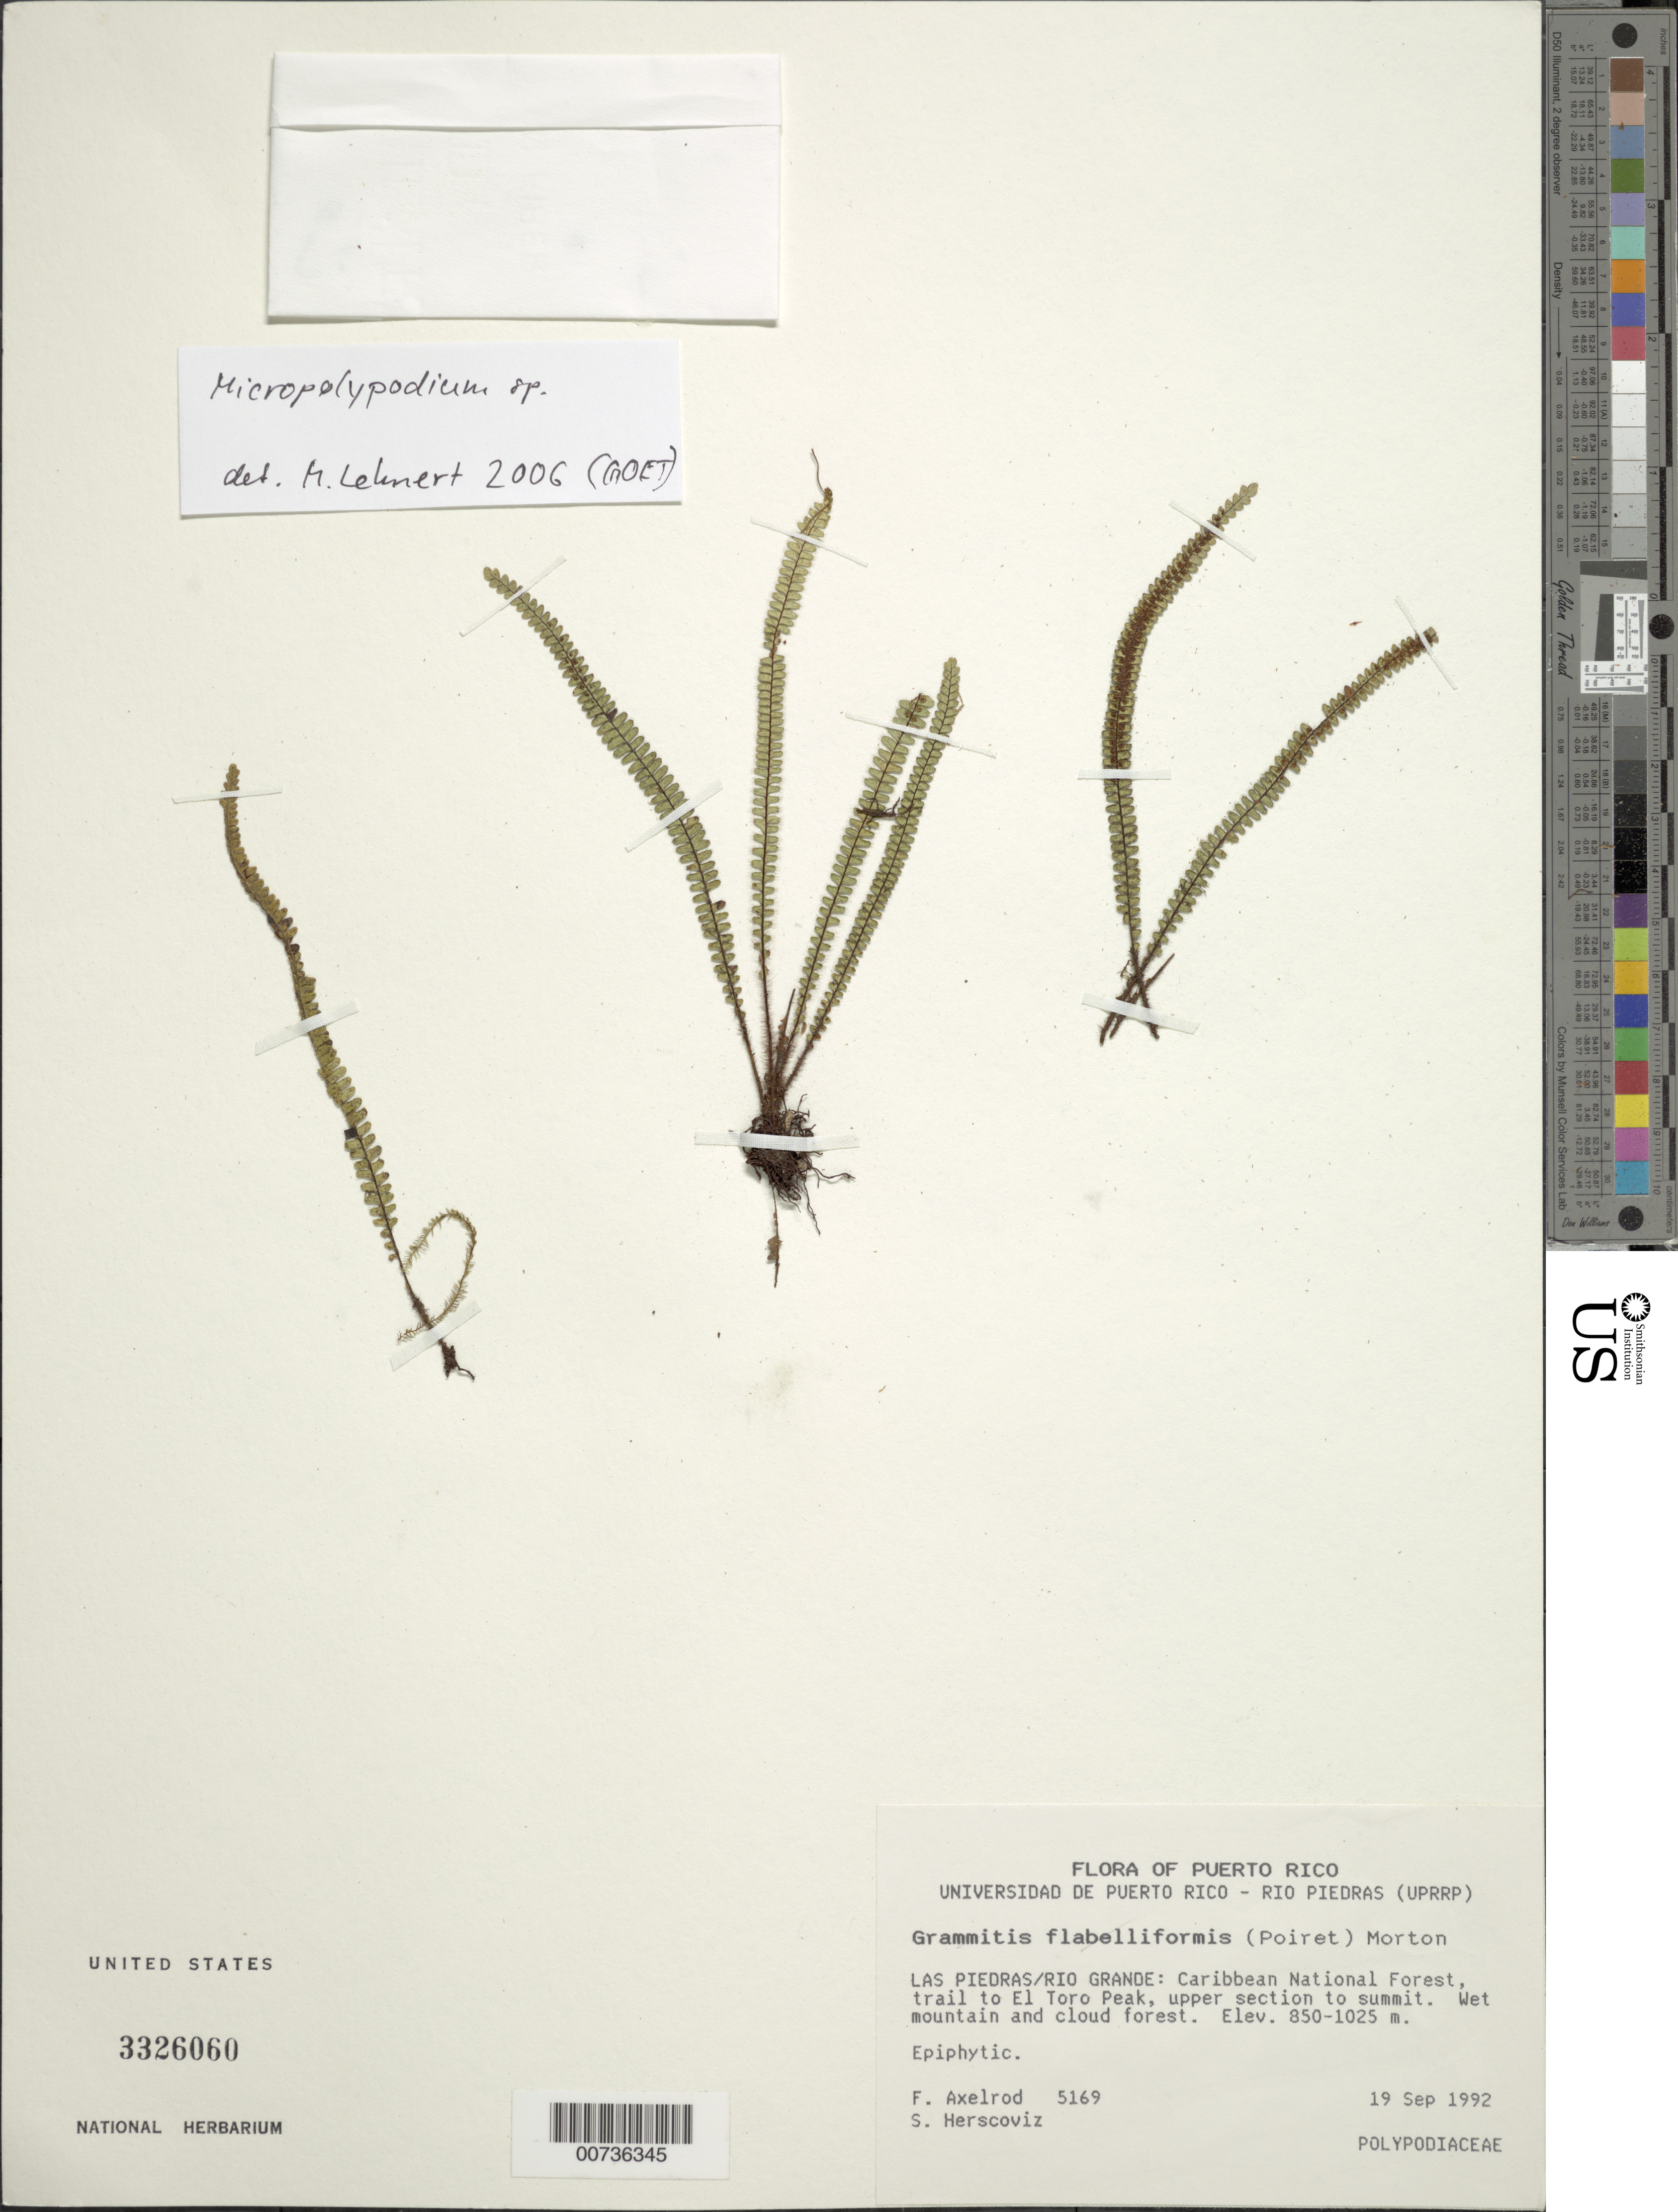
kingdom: Plantae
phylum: Tracheophyta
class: Polypodiopsida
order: Polypodiales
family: Polypodiaceae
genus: Melpomene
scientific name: Melpomene flabelliformis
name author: (Poir.) A.R. Sm. & R.C. Moran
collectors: F. S. Axelrod & S. Herscoviz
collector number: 5169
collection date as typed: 19 Sep 1992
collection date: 1992-09-19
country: Puerto Rico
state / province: San Juan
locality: Las Piedras/Rio Grande: Caribbean National Forest, trail to El Toro Peak, upper section to summit. Wet mountain and cloud forest.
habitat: Epiphytic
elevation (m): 850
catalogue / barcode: US 3326060